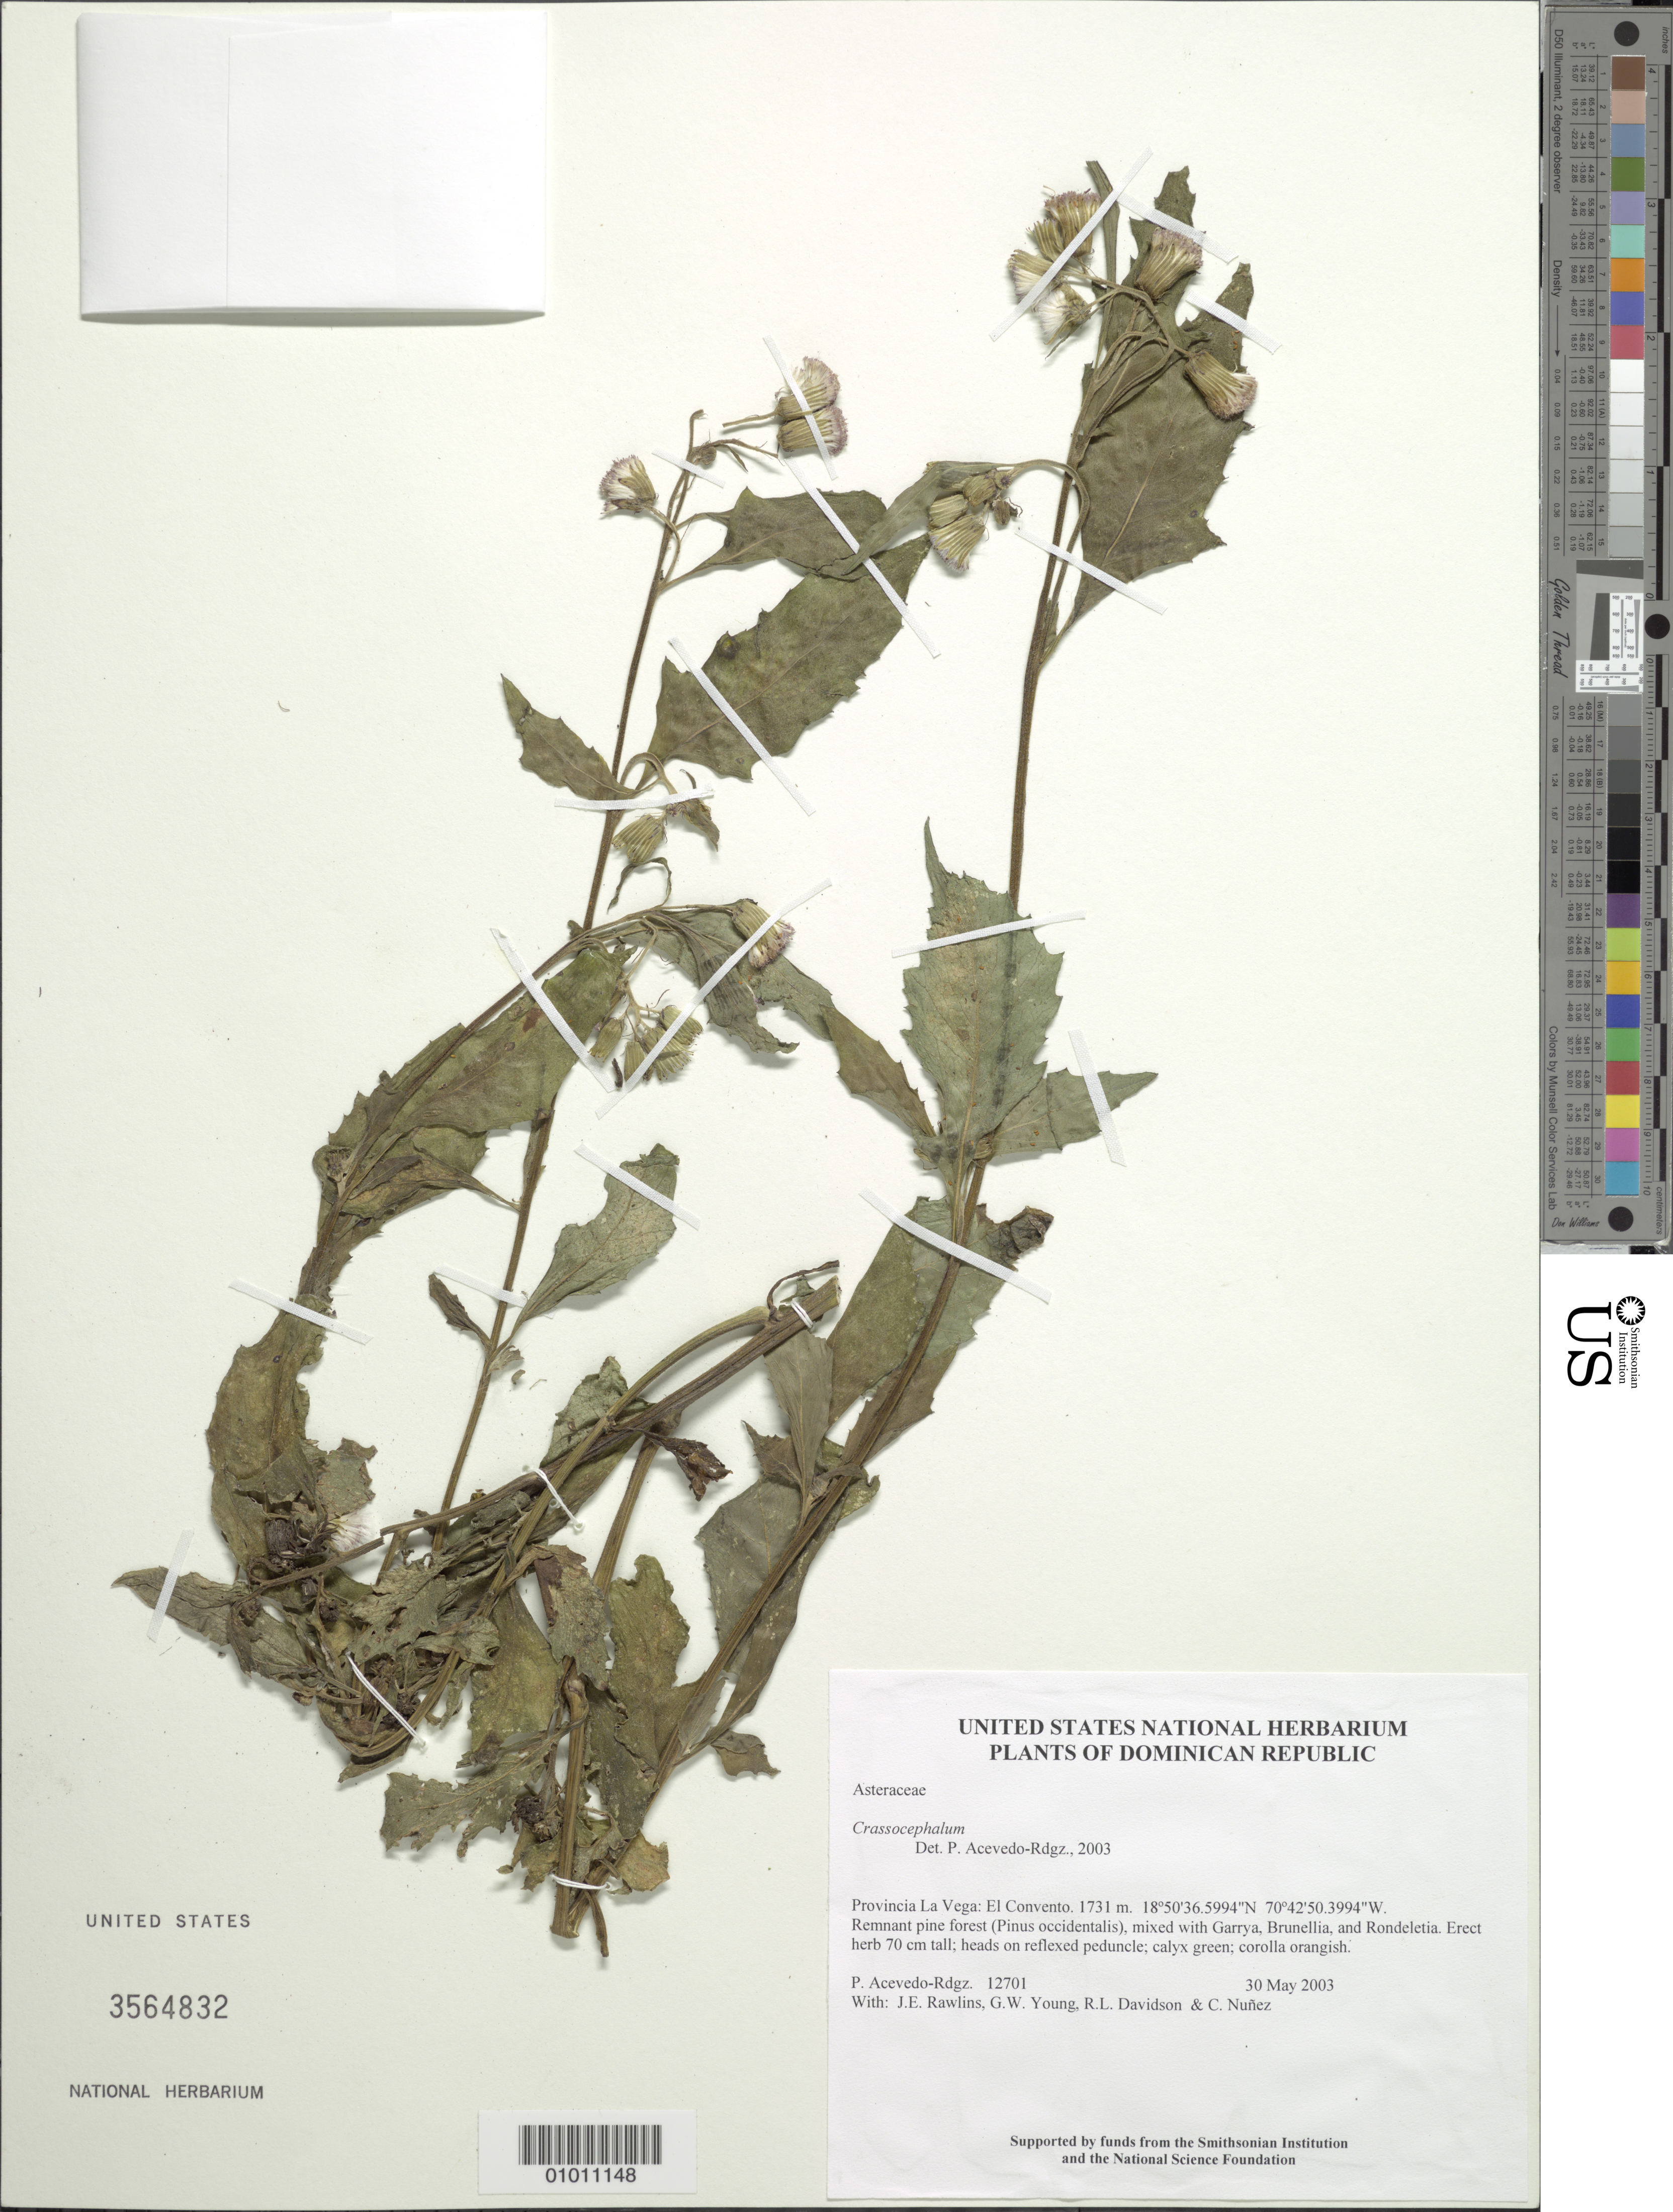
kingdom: Plantae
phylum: Tracheophyta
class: Magnoliopsida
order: Asterales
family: Asteraceae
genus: Crassocephalum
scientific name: Crassocephalum crepidioides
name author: (Benth.) S. Moore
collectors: P. Acevedo-Rodr., J. Rawlins, G. Young, R. Davidson & C. Nunez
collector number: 12701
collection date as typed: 30 May 2003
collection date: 2003-05-30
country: Dominican Republic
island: Hispaniola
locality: Provincia La Vega: El Convento.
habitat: Remnant pine forest (Pinus occidentalis), mixed with Garrya, Brunellia, and Rondeletia.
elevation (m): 1731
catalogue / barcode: US 3564832